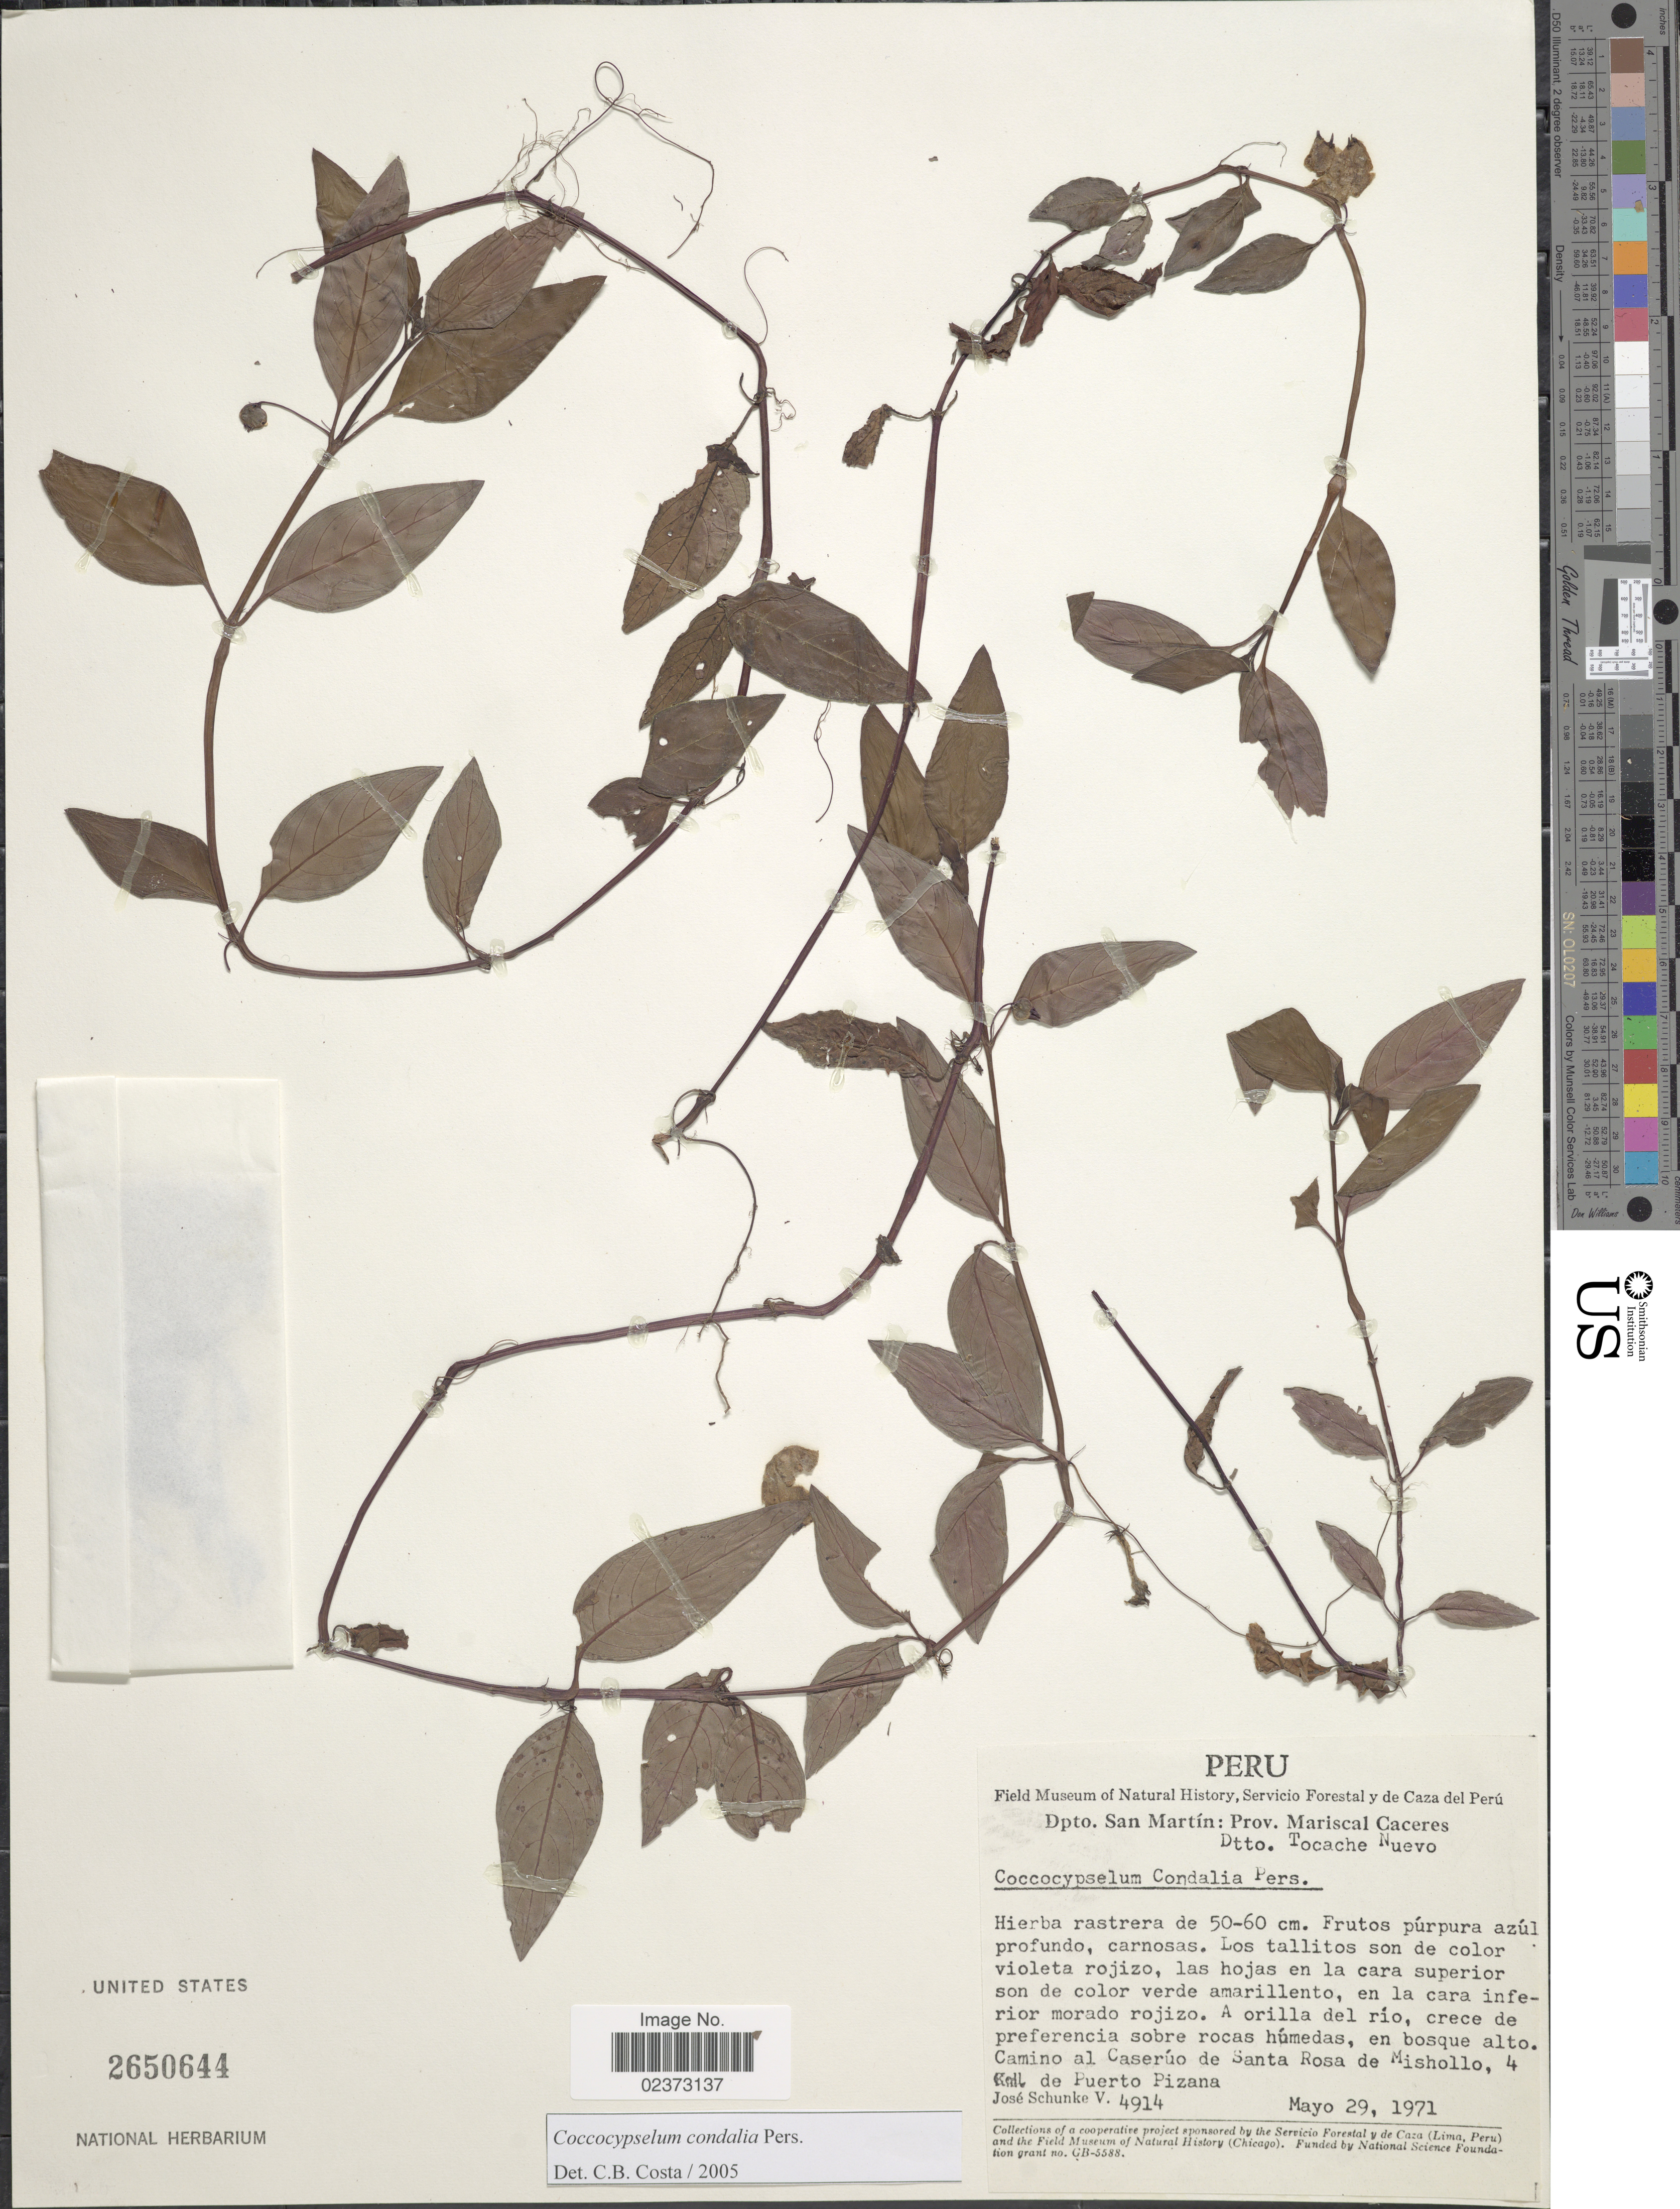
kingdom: Plantae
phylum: Tracheophyta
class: Magnoliopsida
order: Gentianales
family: Rubiaceae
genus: Coccocypselum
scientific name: Coccocypselum condalia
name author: Pers.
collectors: J. Schunke Vigo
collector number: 4914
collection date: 1971-05-29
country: Peru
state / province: San Martín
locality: Dpto. San Martin, Prov. Mariscal Caceres, Dtto. Tocache Nuevo, Camino al Caserio de Santa Rosa de Mishollo, 4 km de Puerto Pizana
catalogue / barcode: US 2650644